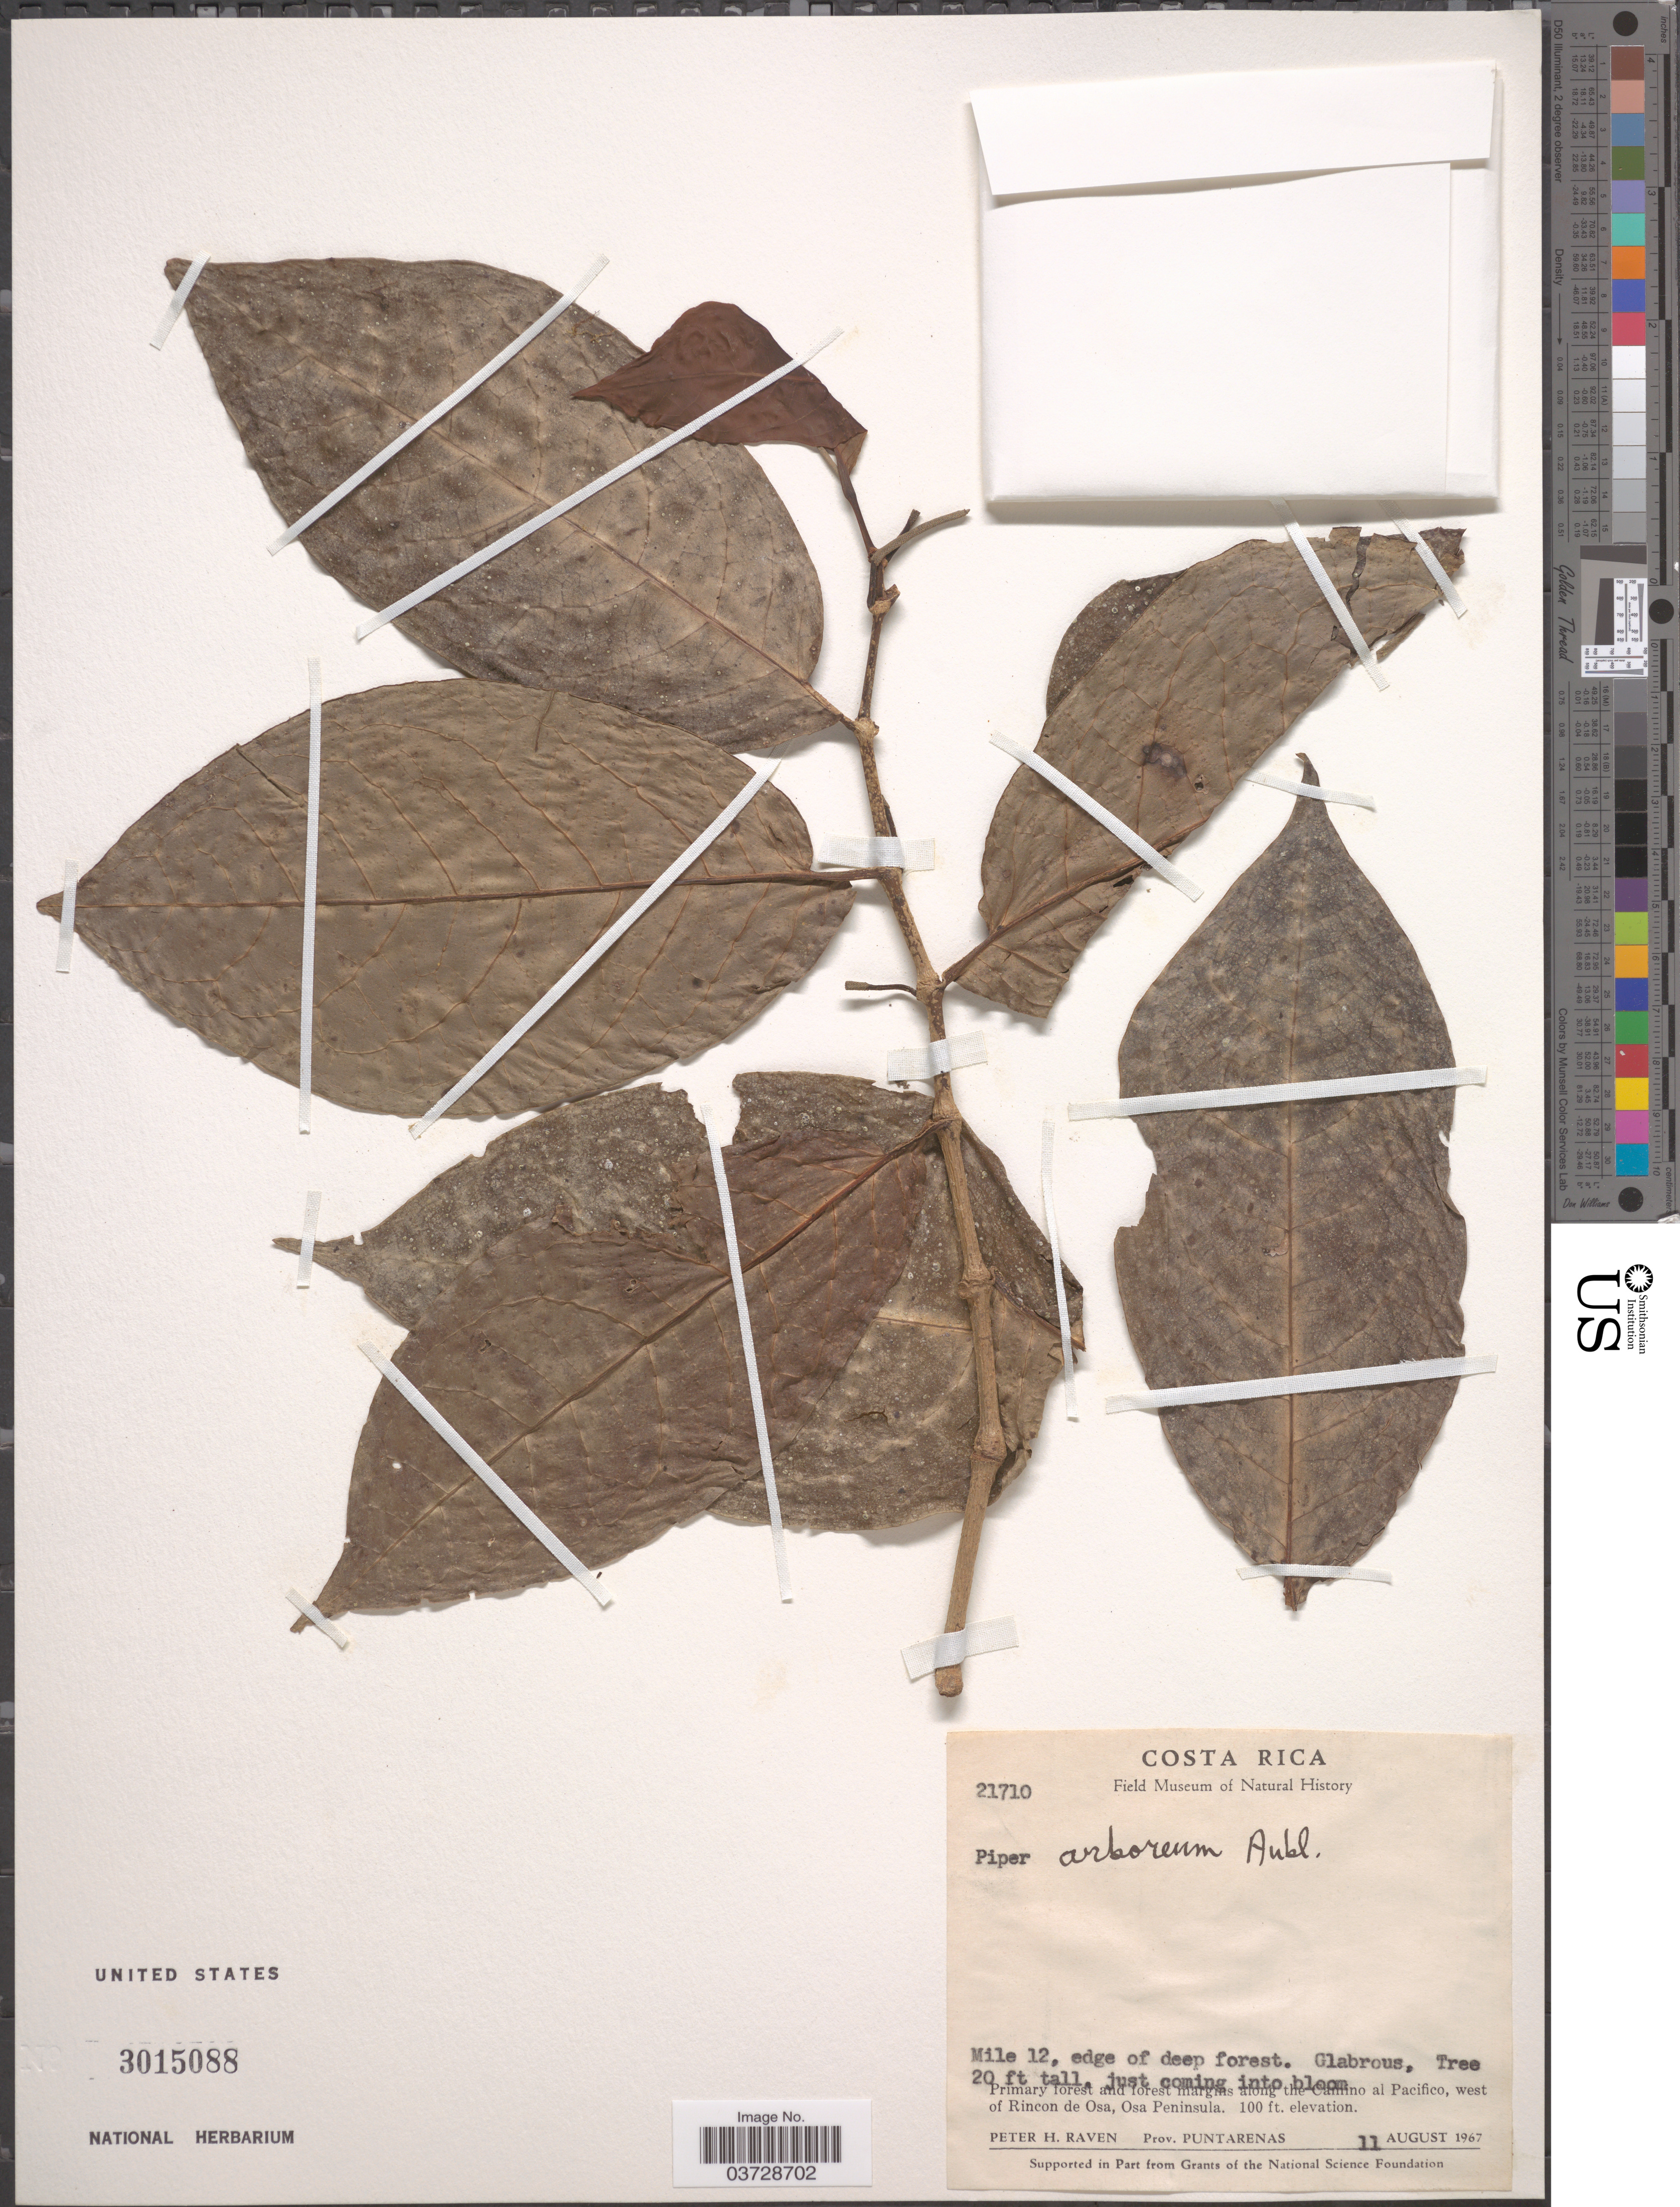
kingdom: Plantae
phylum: Tracheophyta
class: Magnoliopsida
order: Piperales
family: Piperaceae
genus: Piper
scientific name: Piper arboreum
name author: Aubl.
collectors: P. Raven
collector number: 21710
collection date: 1967-08-11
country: Costa Rica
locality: Along the Camino al Pacifico, west of Rincon de Osa, Osa Peninsula.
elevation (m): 30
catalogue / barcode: US 3015088